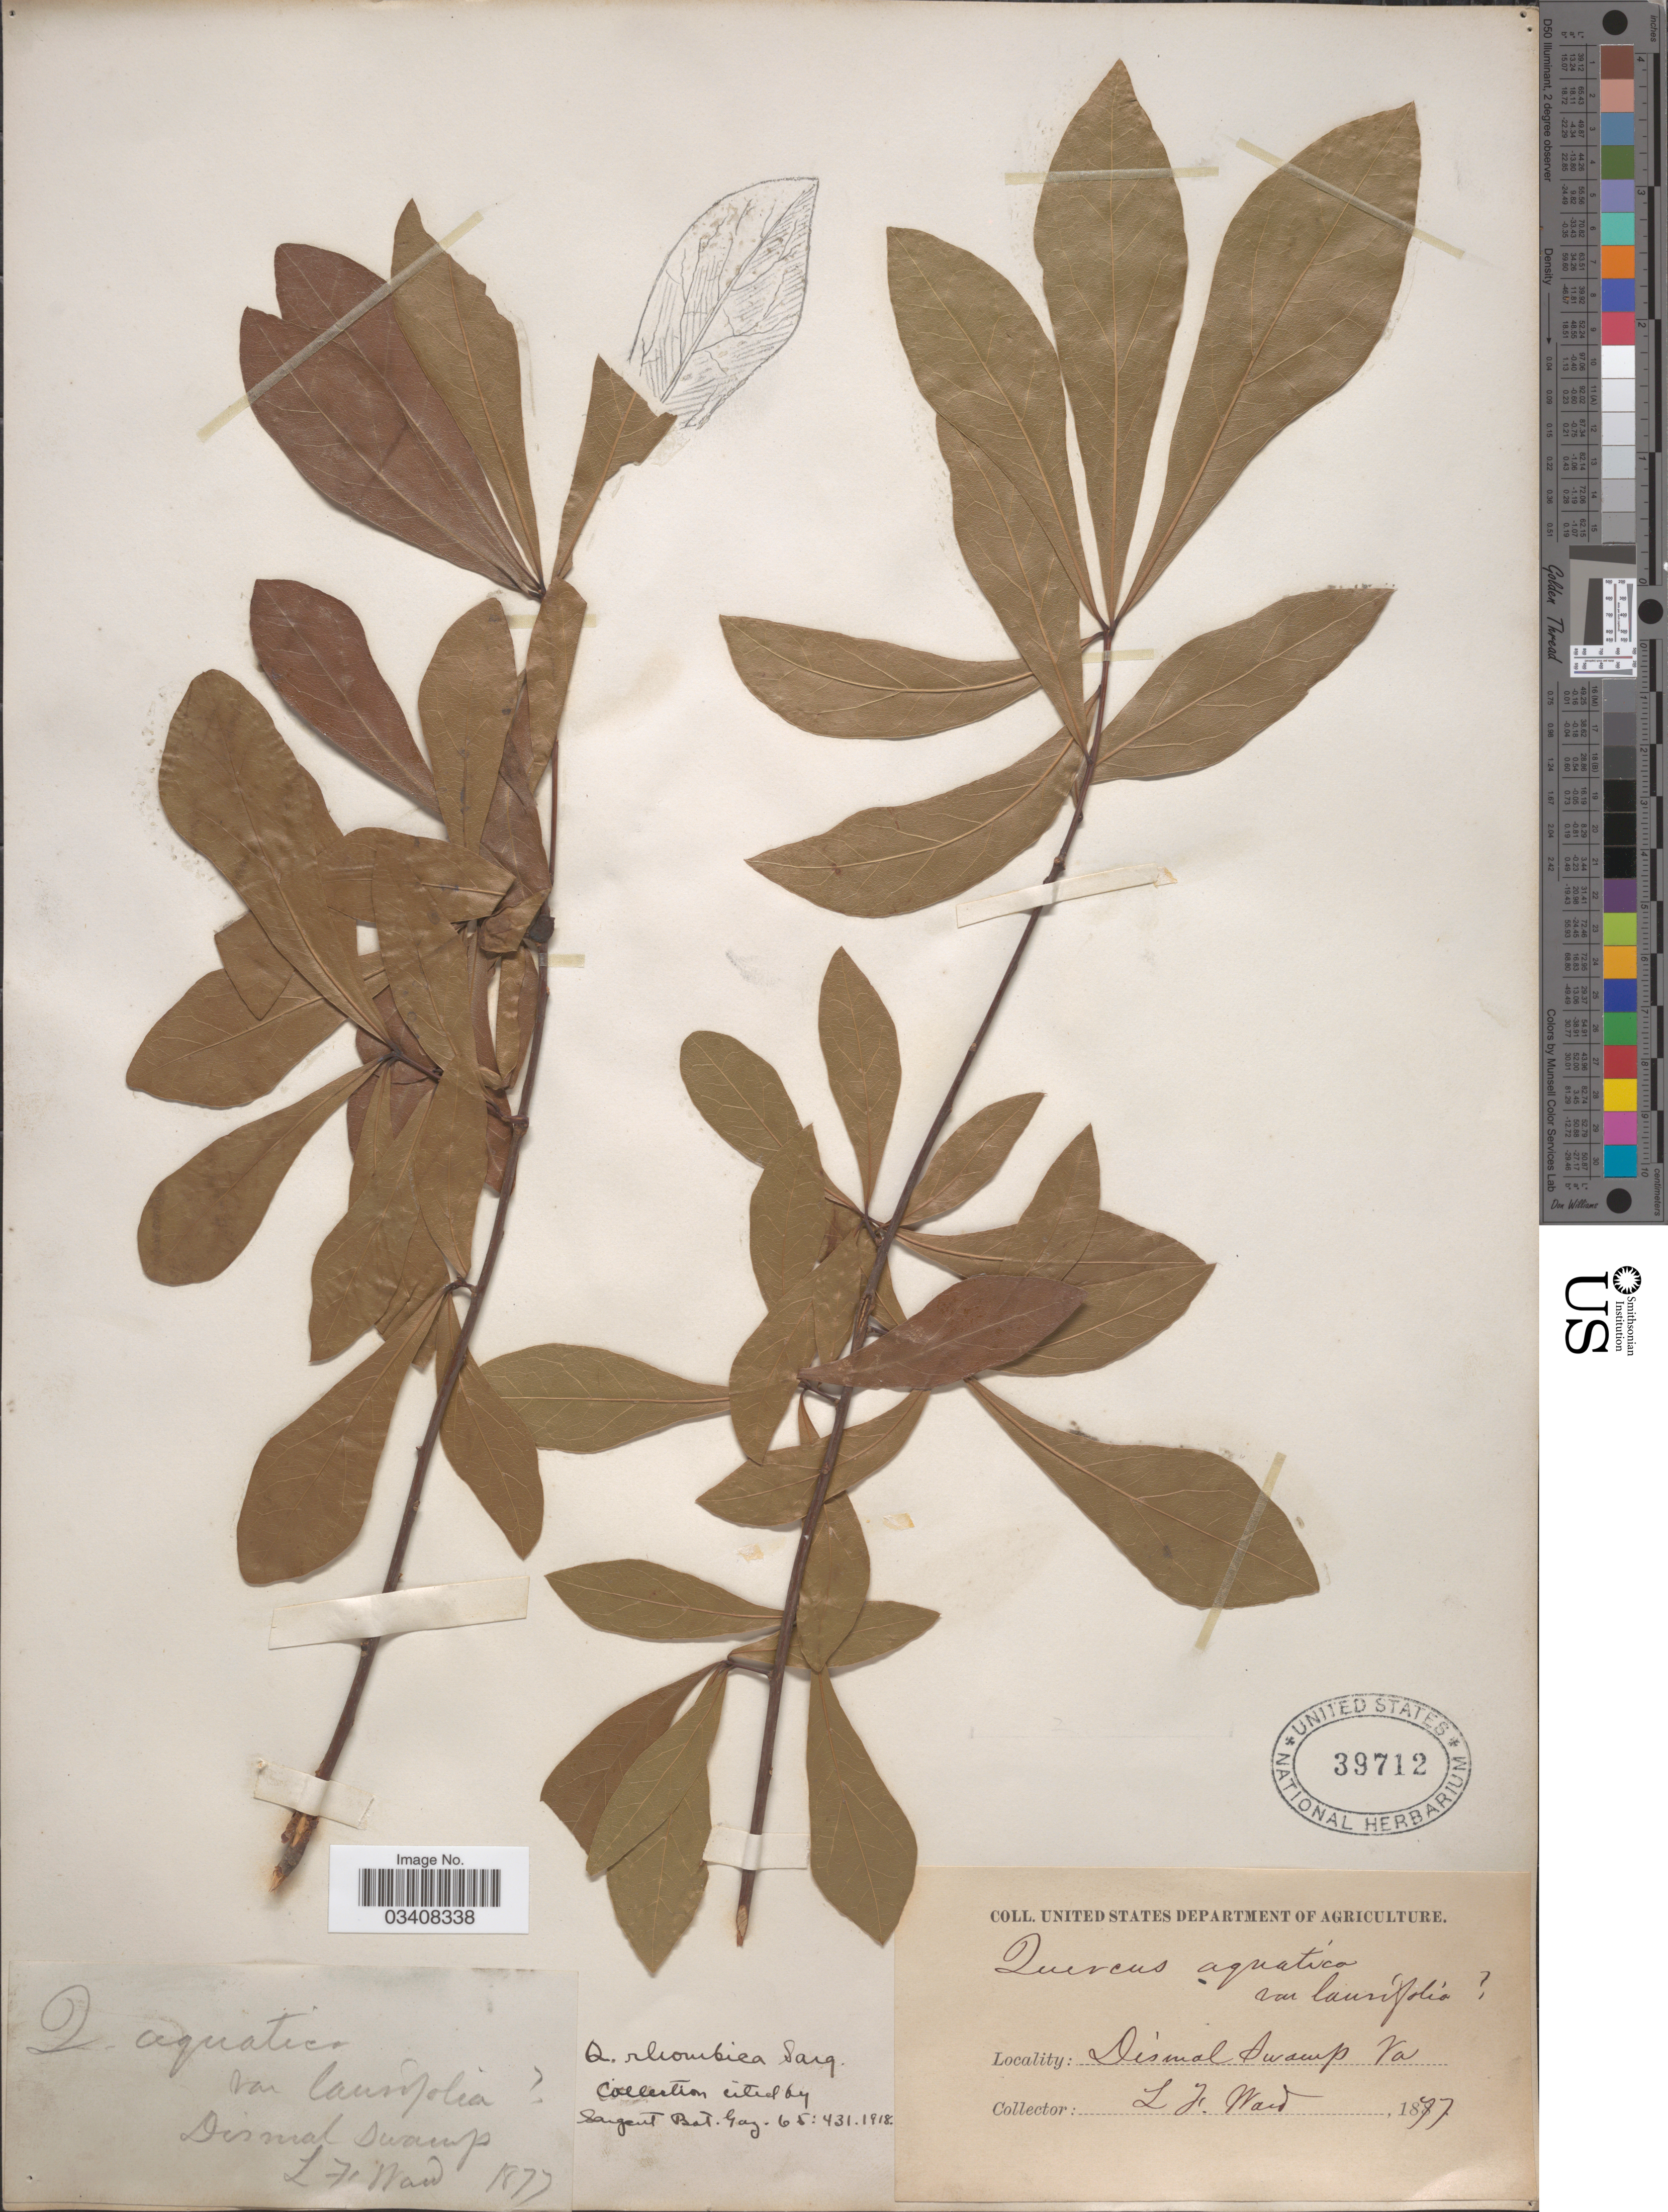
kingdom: Plantae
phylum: Tracheophyta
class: Magnoliopsida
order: Fagales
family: Fagaceae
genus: Quercus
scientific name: Quercus rhombica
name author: Sarg.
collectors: L. Ward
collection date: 1877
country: United States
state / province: Virginia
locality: Dismal Swamp.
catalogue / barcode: US 39712